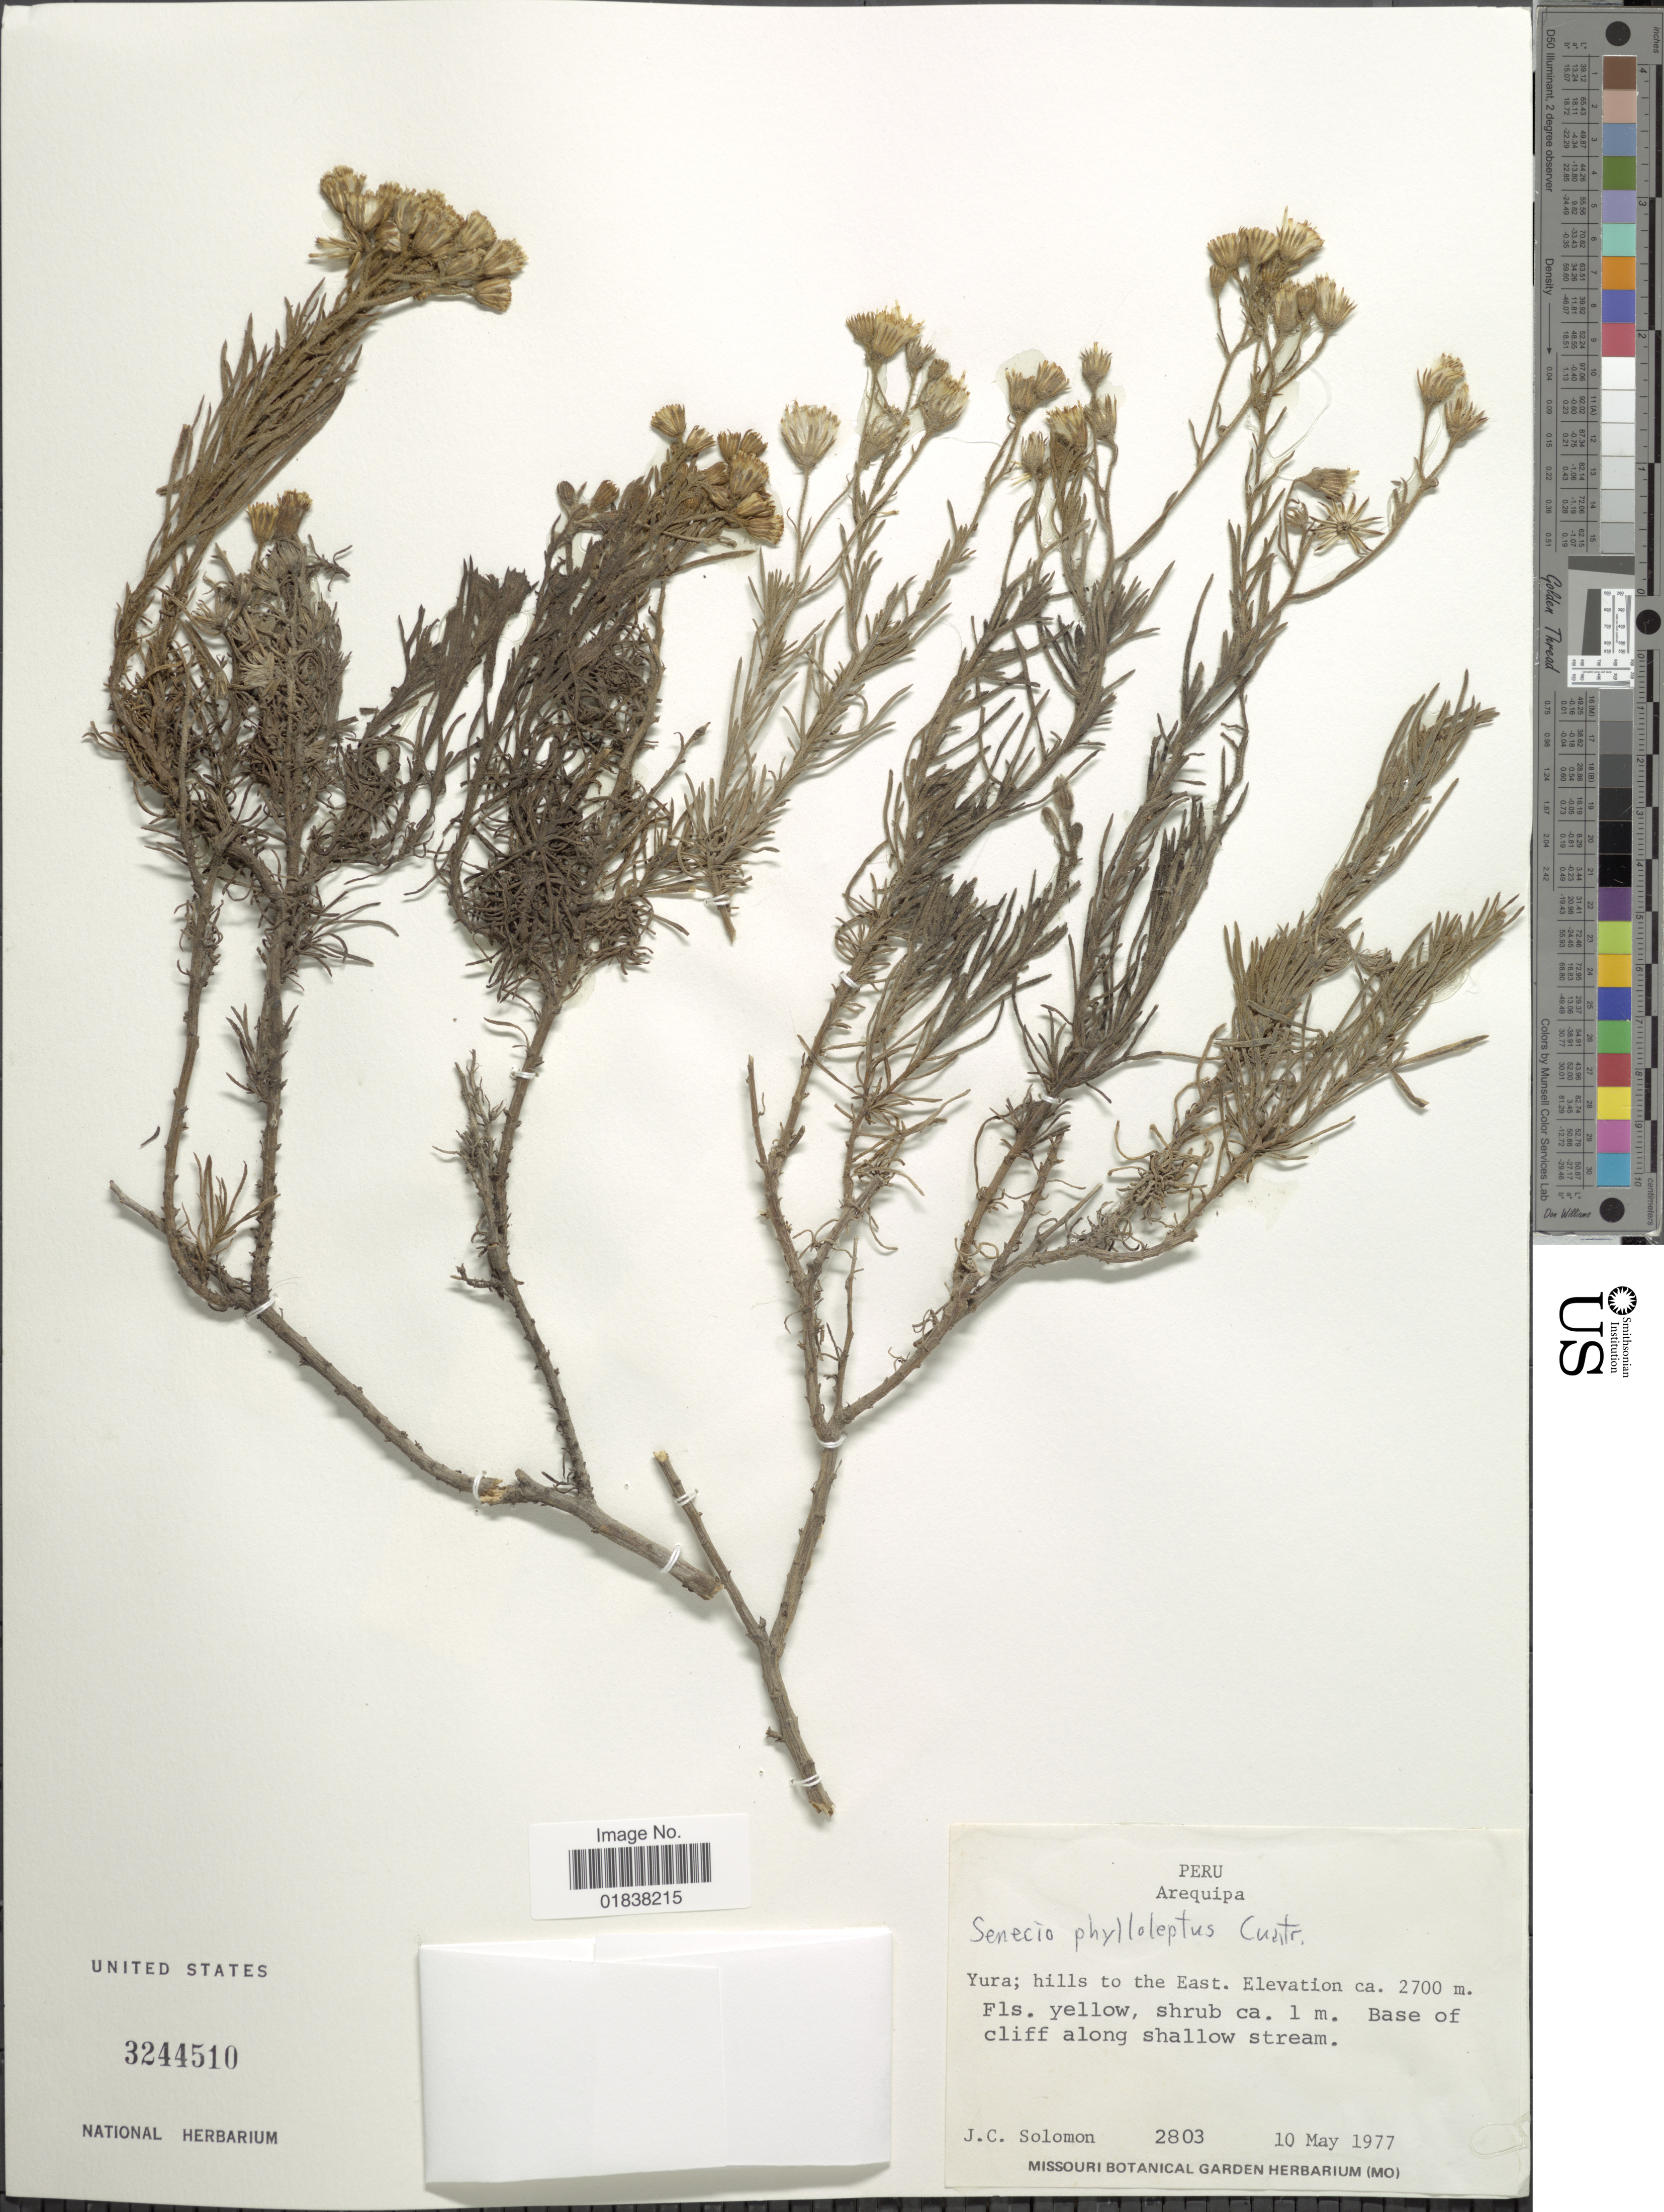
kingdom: Plantae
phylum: Tracheophyta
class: Magnoliopsida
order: Asterales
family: Asteraceae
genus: Senecio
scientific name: Senecio phylloleptus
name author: Cuatrec.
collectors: J. C. Solomon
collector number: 2803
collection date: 1977-05-10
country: Peru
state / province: Arequipa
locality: Yura, hills to the East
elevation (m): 2700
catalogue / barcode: US 3244510